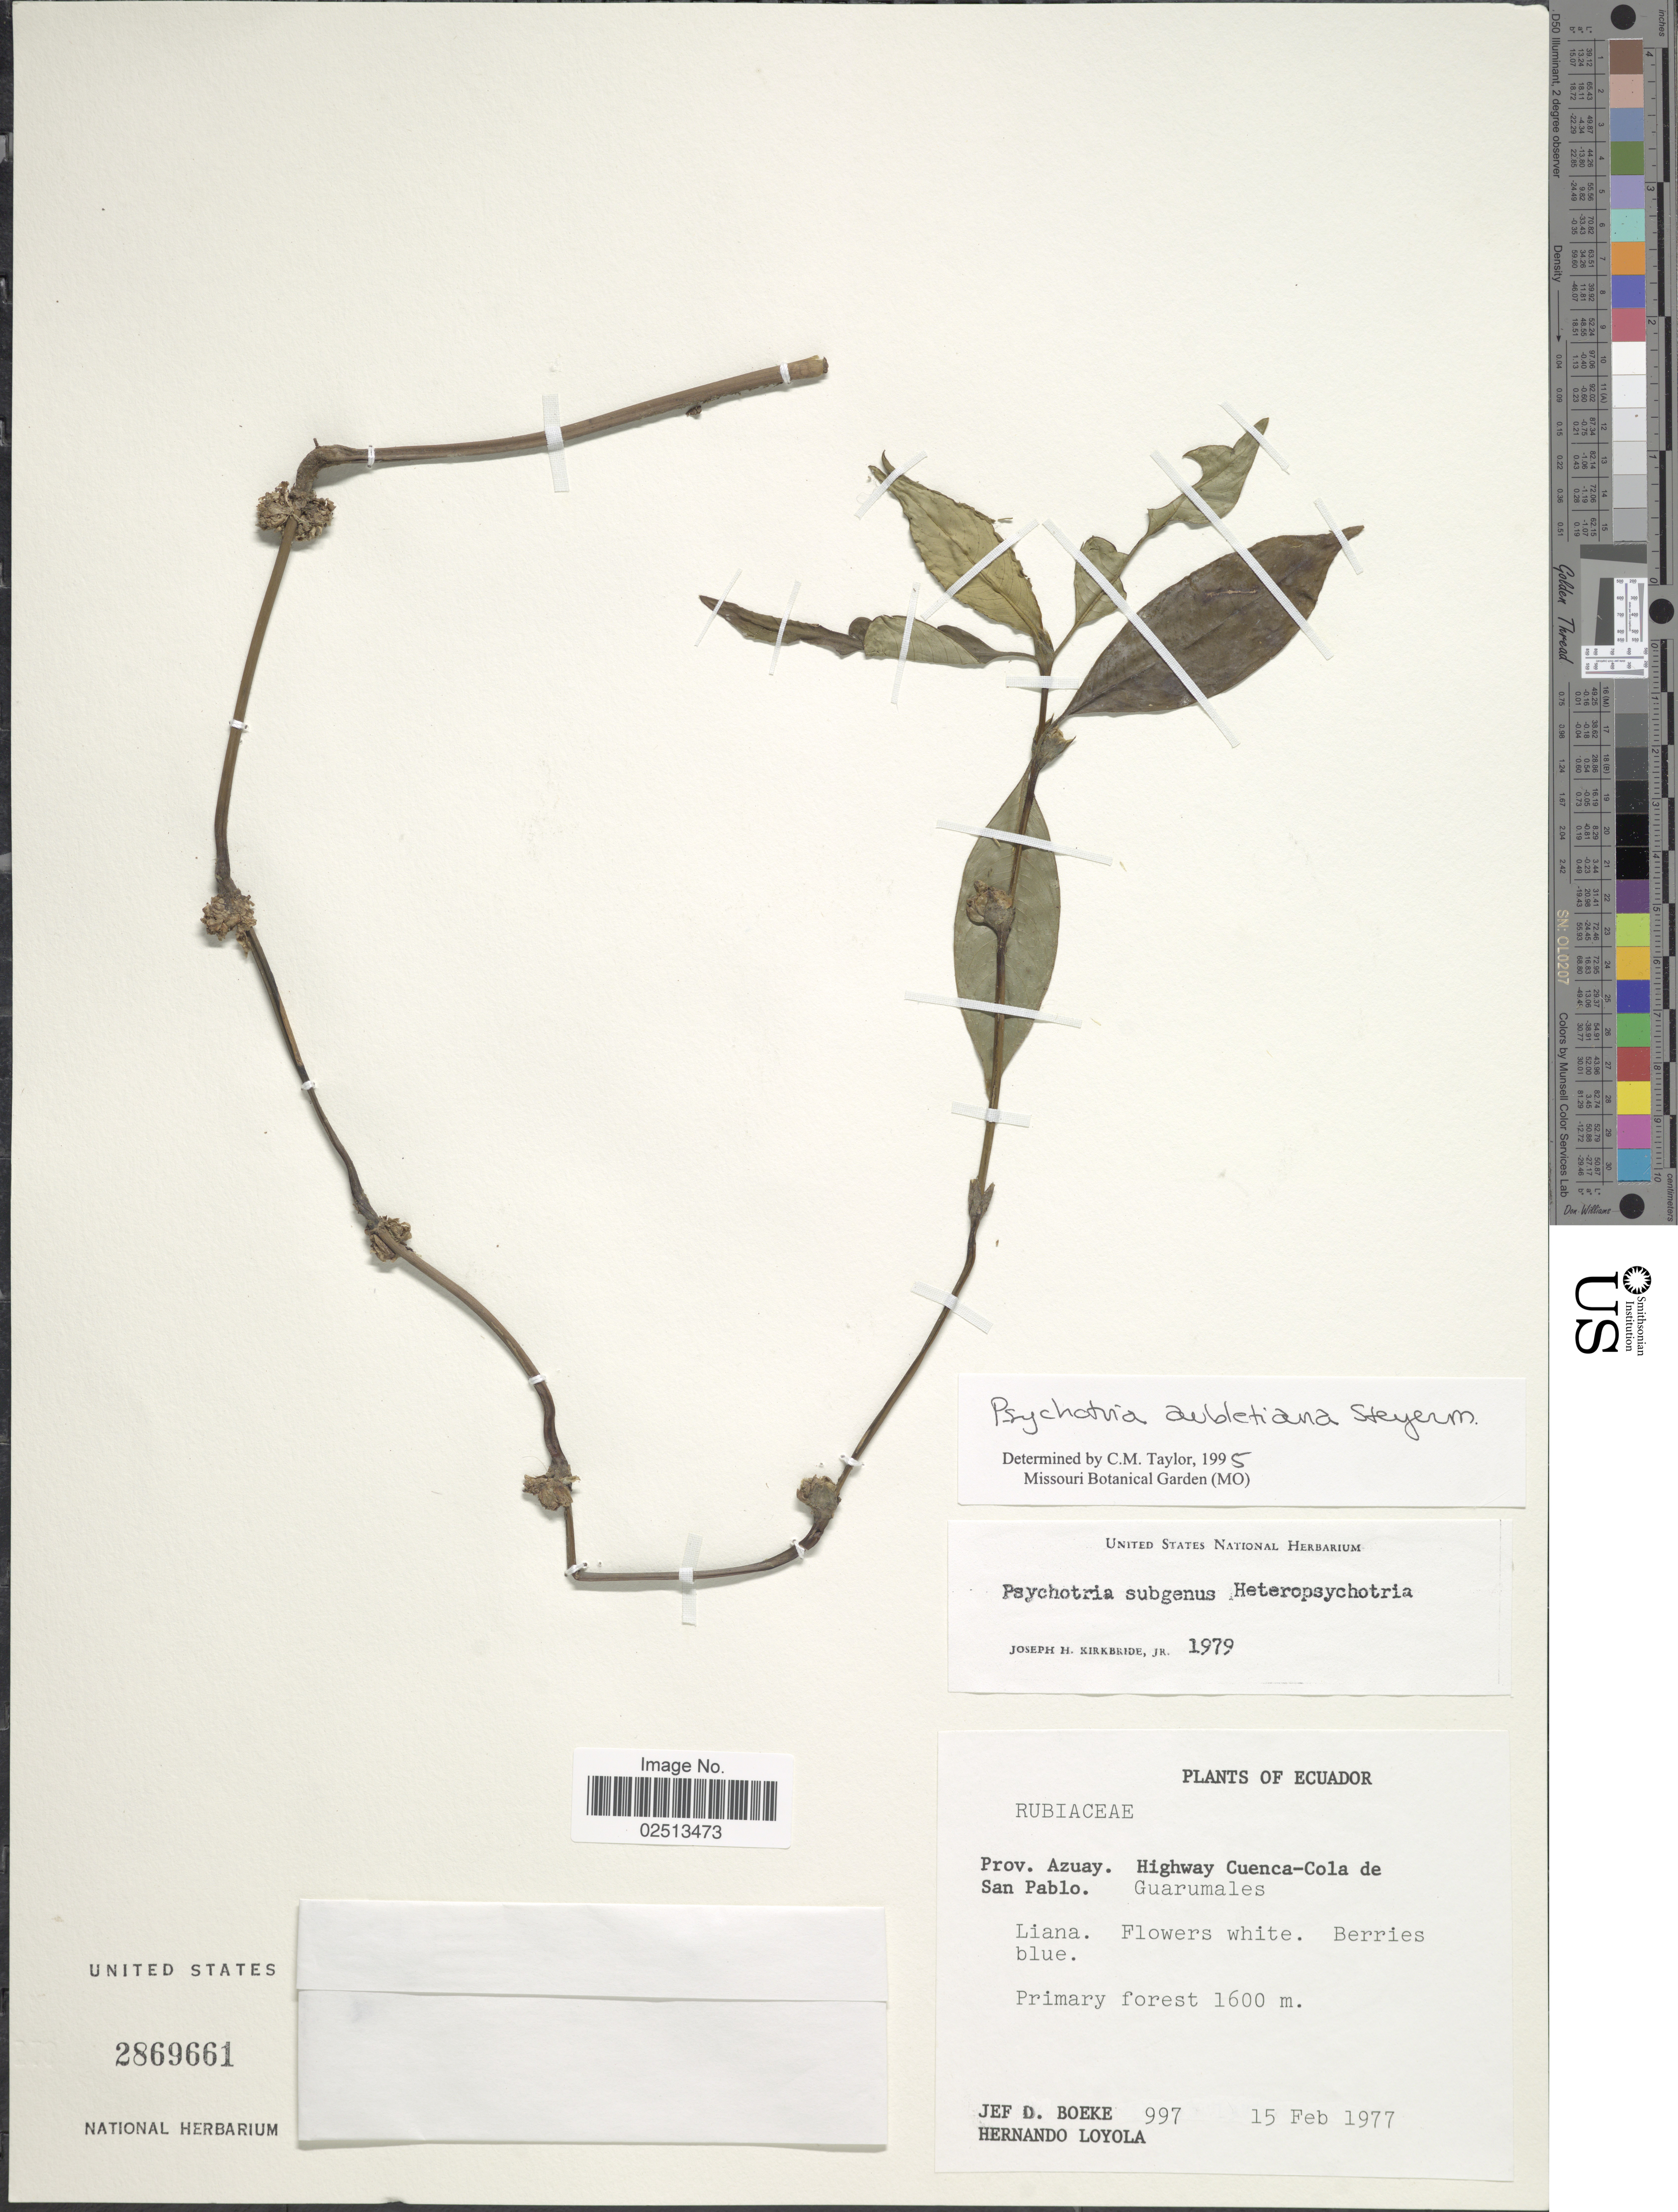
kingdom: Plantae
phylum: Tracheophyta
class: Magnoliopsida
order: Gentianales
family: Rubiaceae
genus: Psychotria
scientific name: Psychotria aubletiana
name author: Steyerm.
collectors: J. Boeke & H. Loyola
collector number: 997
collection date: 1977-02-15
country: Ecuador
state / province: Azuay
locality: Highway Cueca-Cola de San Pablo. Guarumales, Primary forest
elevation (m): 1600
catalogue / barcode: US 2869661